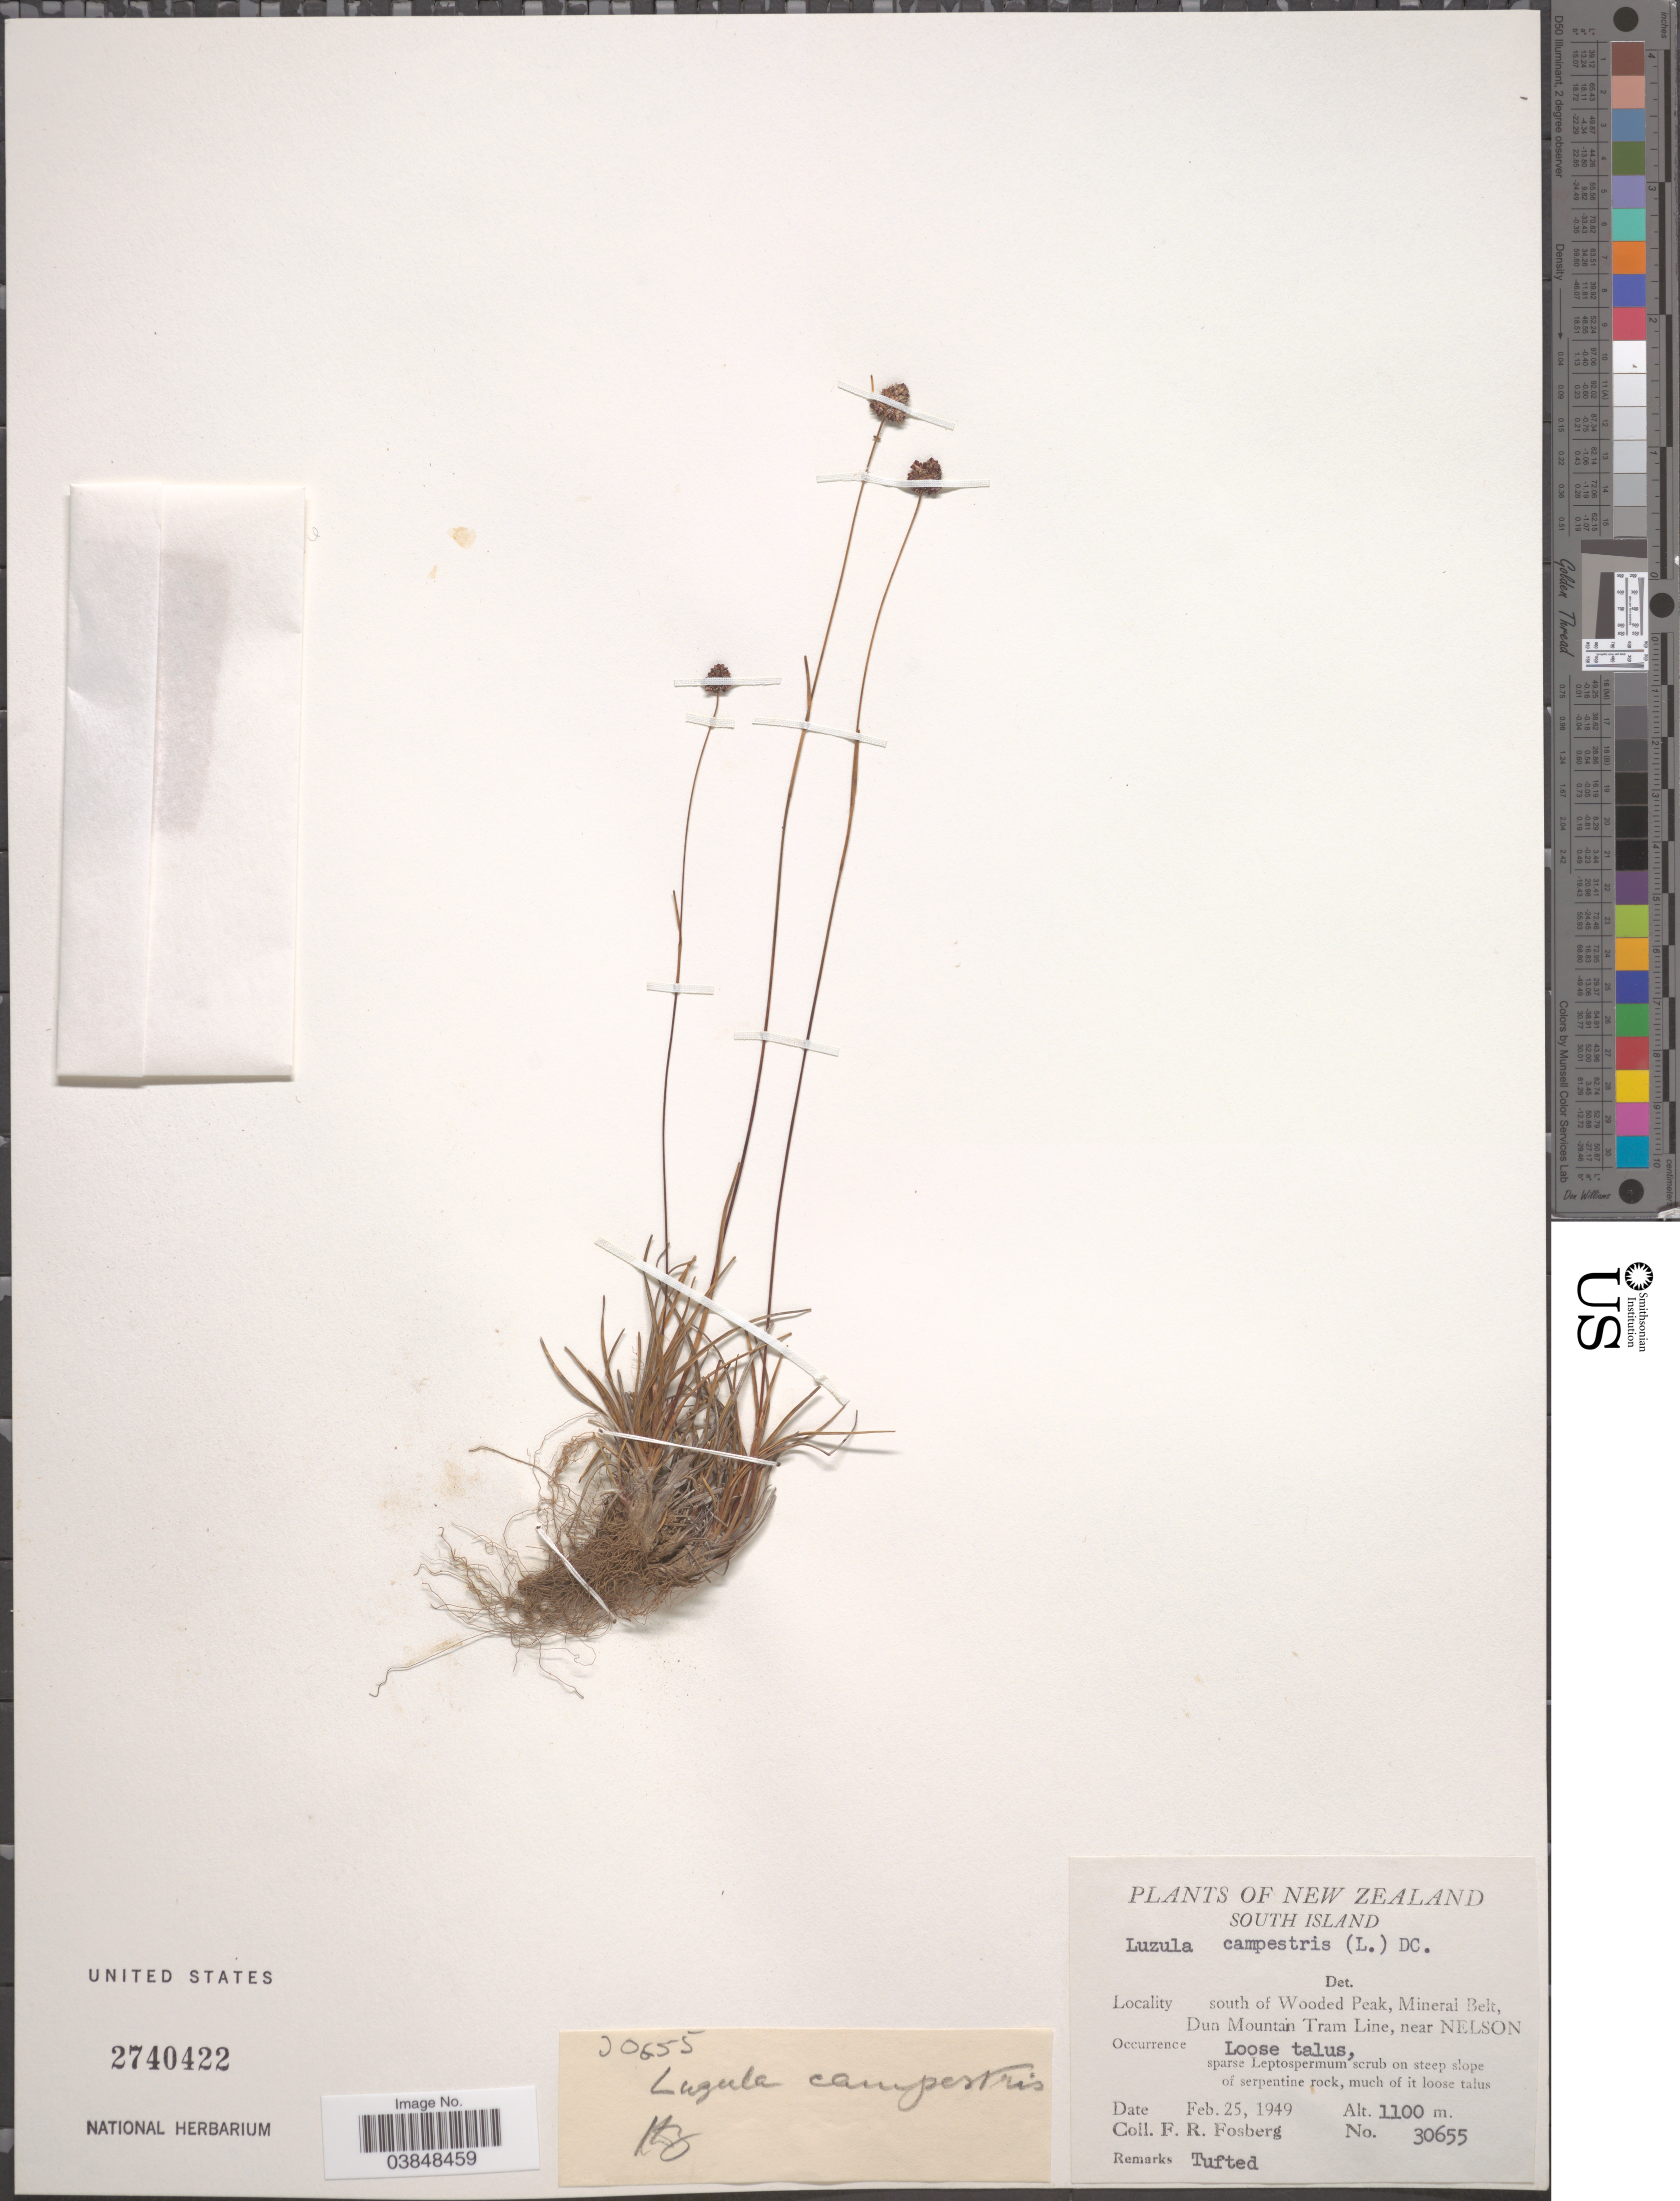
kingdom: Plantae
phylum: Tracheophyta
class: Liliopsida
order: Poales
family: Juncaceae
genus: Luzula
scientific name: Luzula campestris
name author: (L.) DC.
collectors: F. R. Fosberg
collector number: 30655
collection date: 1949-02-25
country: New Zealand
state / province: Nelson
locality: South Island. South of Wooded Peak, Mineral Belt, Dun Mountain Tram Line, near Nelson. On steep slope of serpentine rock.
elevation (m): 1100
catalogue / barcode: US 2740422